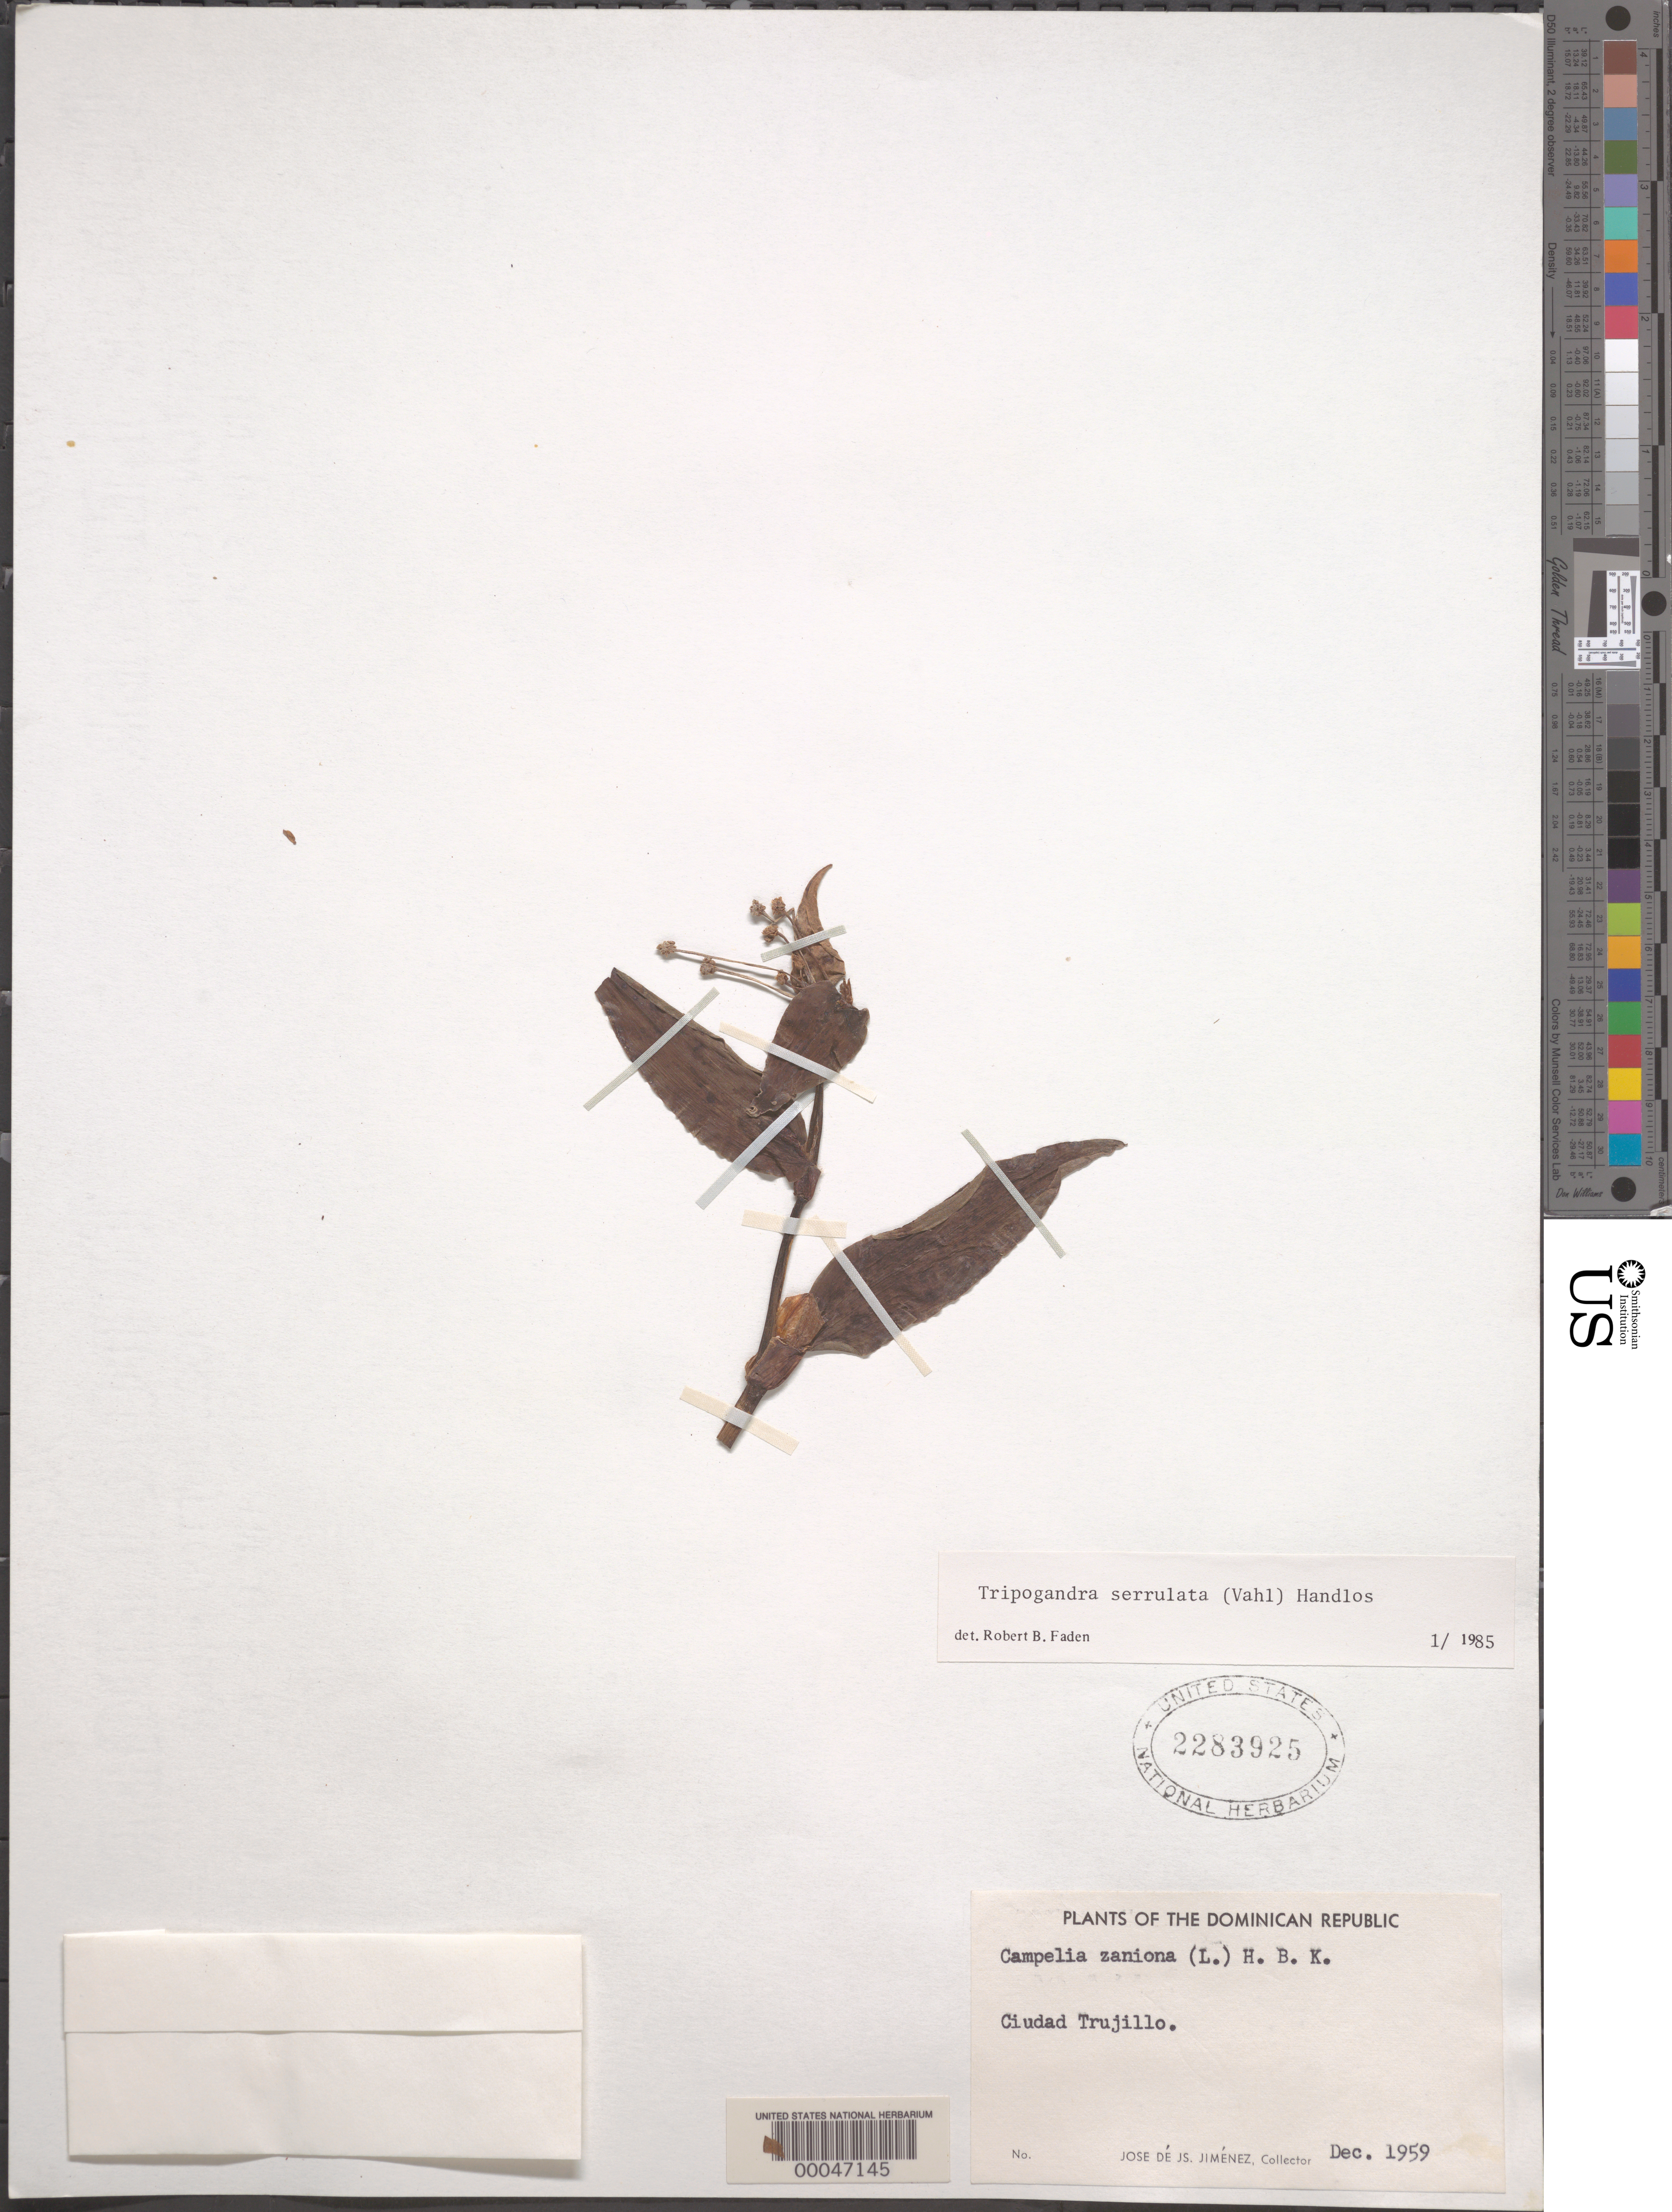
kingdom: Plantae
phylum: Tracheophyta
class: Liliopsida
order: Commelinales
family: Commelinaceae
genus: Tripogandra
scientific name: Tripogandra serrulata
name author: (Vahl) Handlos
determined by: Faden, Robert B., (US), Smithsonian Institution - National Museum of Natural History (UNITED STATES)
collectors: J. J. Jiménez Almonte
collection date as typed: Dec 1959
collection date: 1959-12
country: Dominican Republic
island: Hispaniola Island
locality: Ciudad trujillo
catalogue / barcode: US 2283925